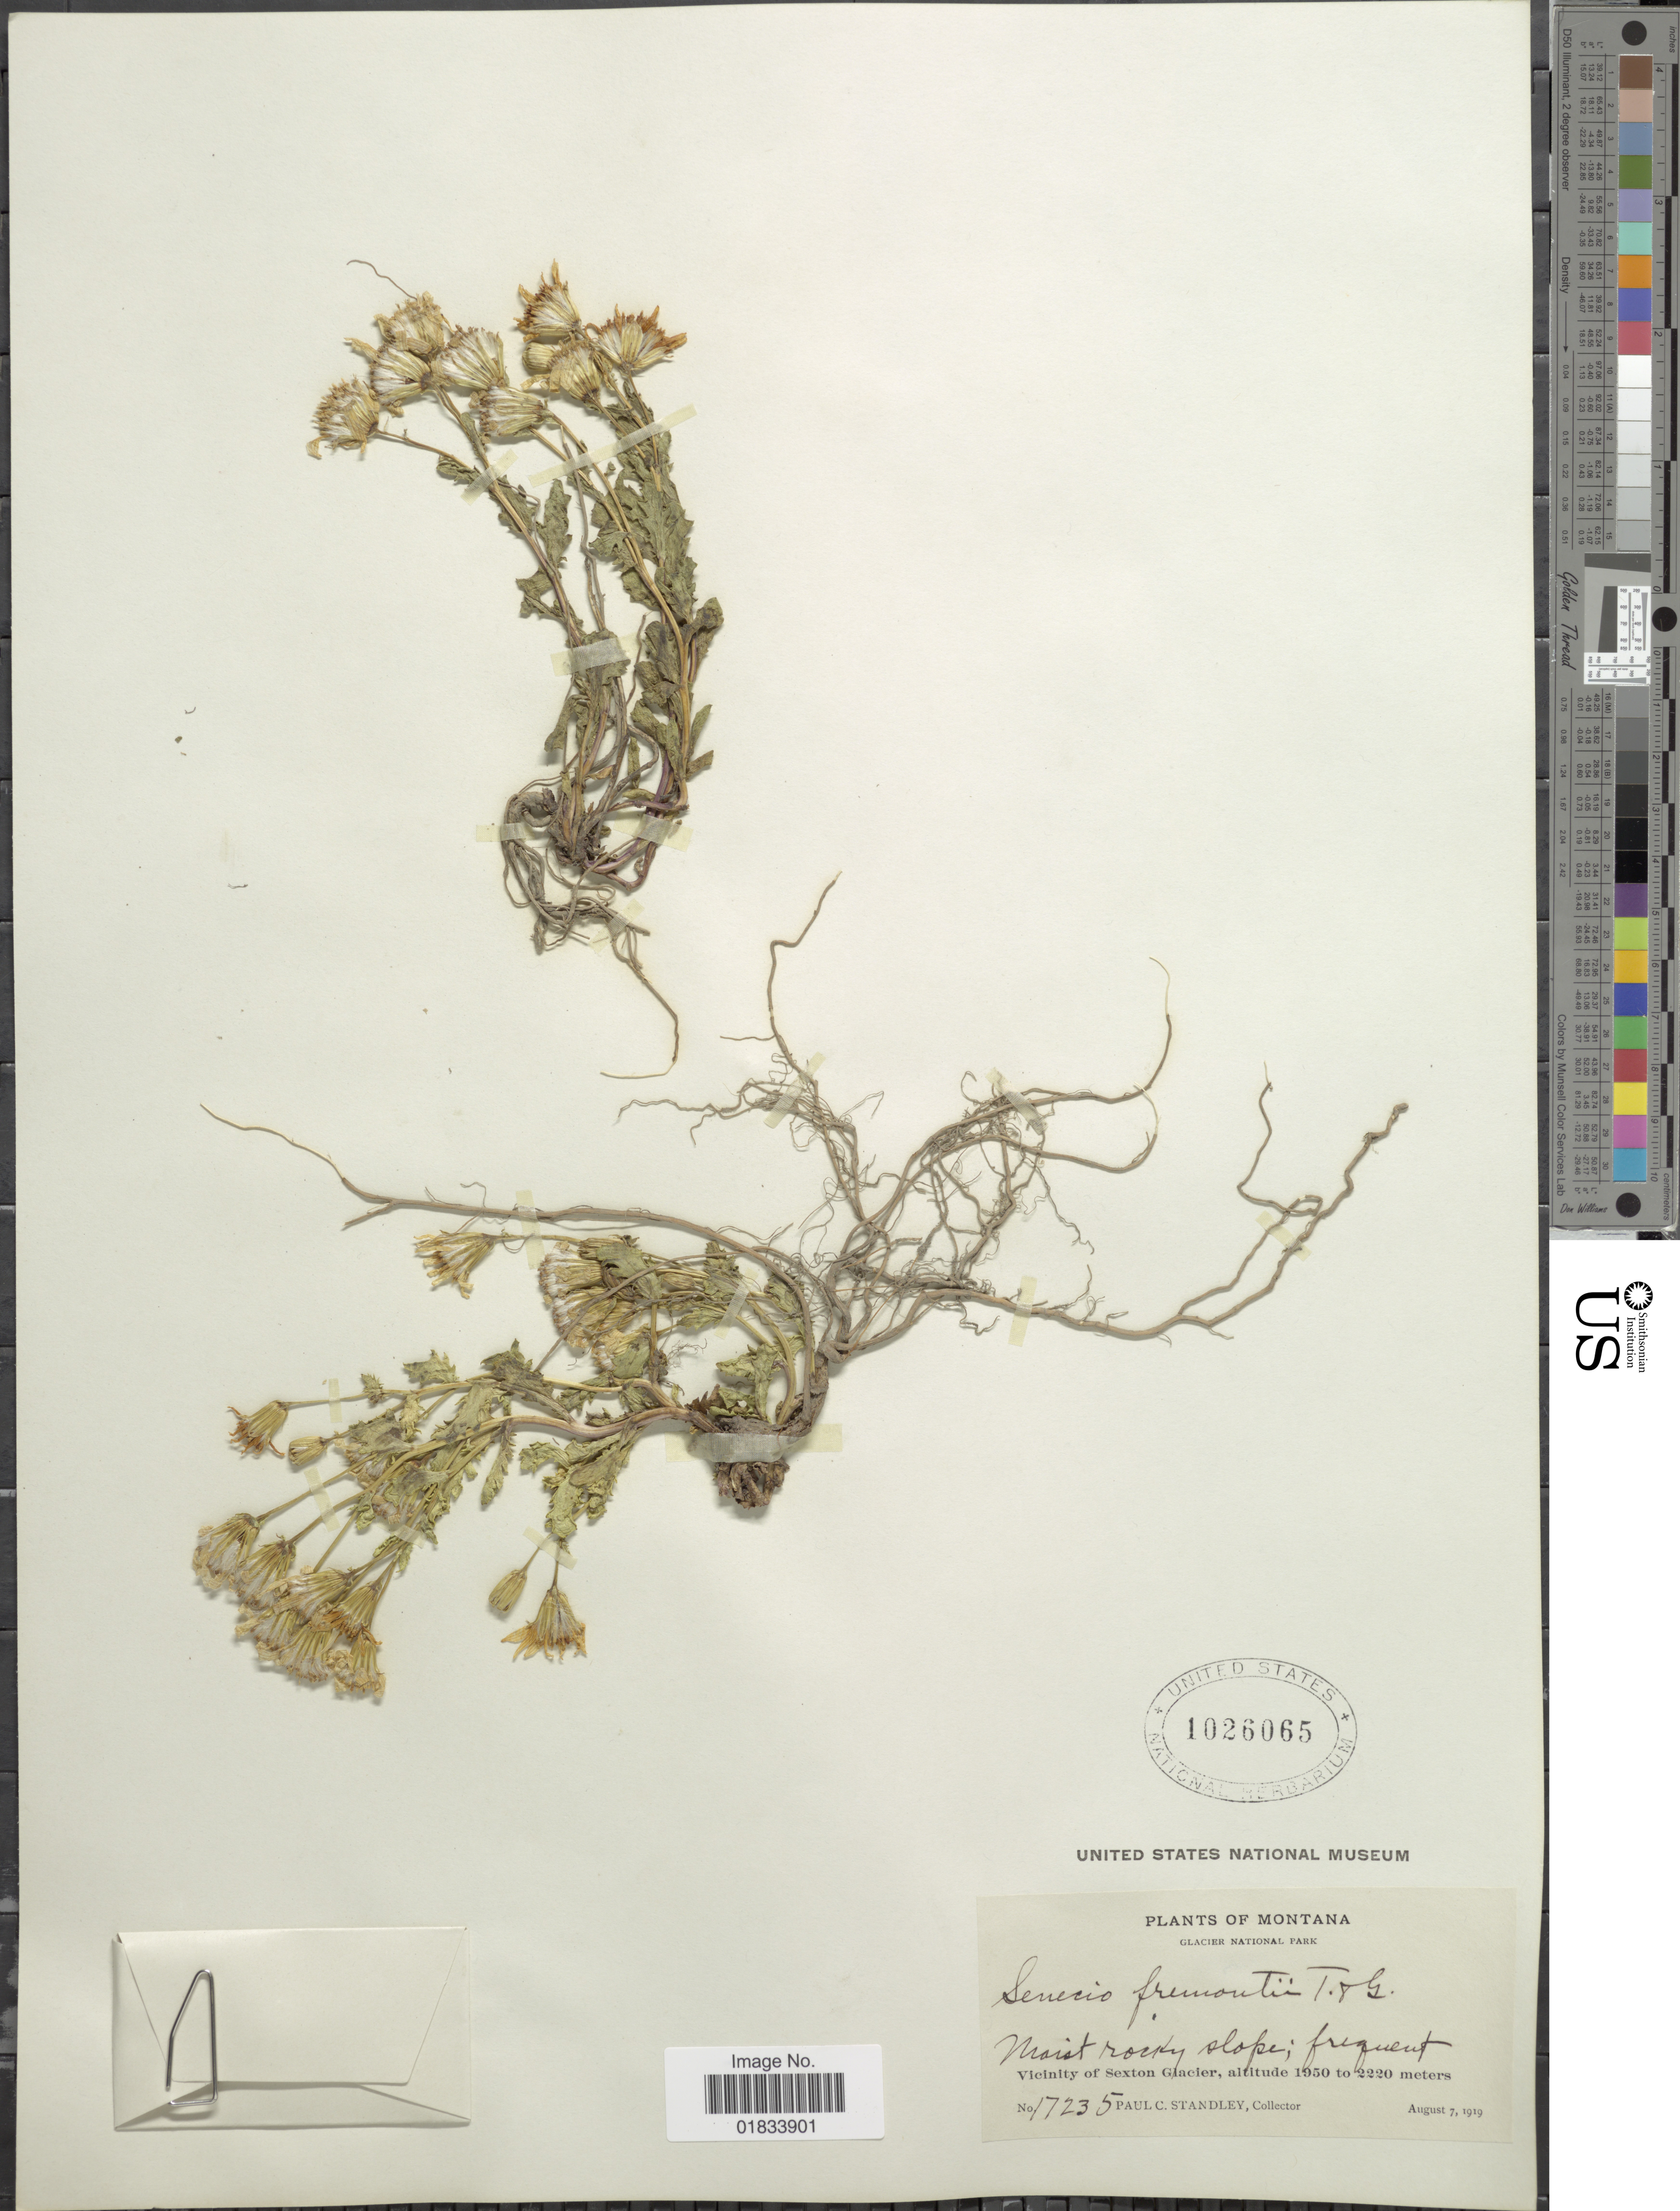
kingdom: Plantae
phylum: Tracheophyta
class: Magnoliopsida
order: Asterales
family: Asteraceae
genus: Senecio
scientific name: Senecio fremontii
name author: Torr. & A. Gray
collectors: P. C. Standley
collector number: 17235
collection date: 1919-08-07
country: United States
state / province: Montana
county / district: Glacier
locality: Glacier National Park, vicinity of Sexton Glacier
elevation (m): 1950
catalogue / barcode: US 1026065